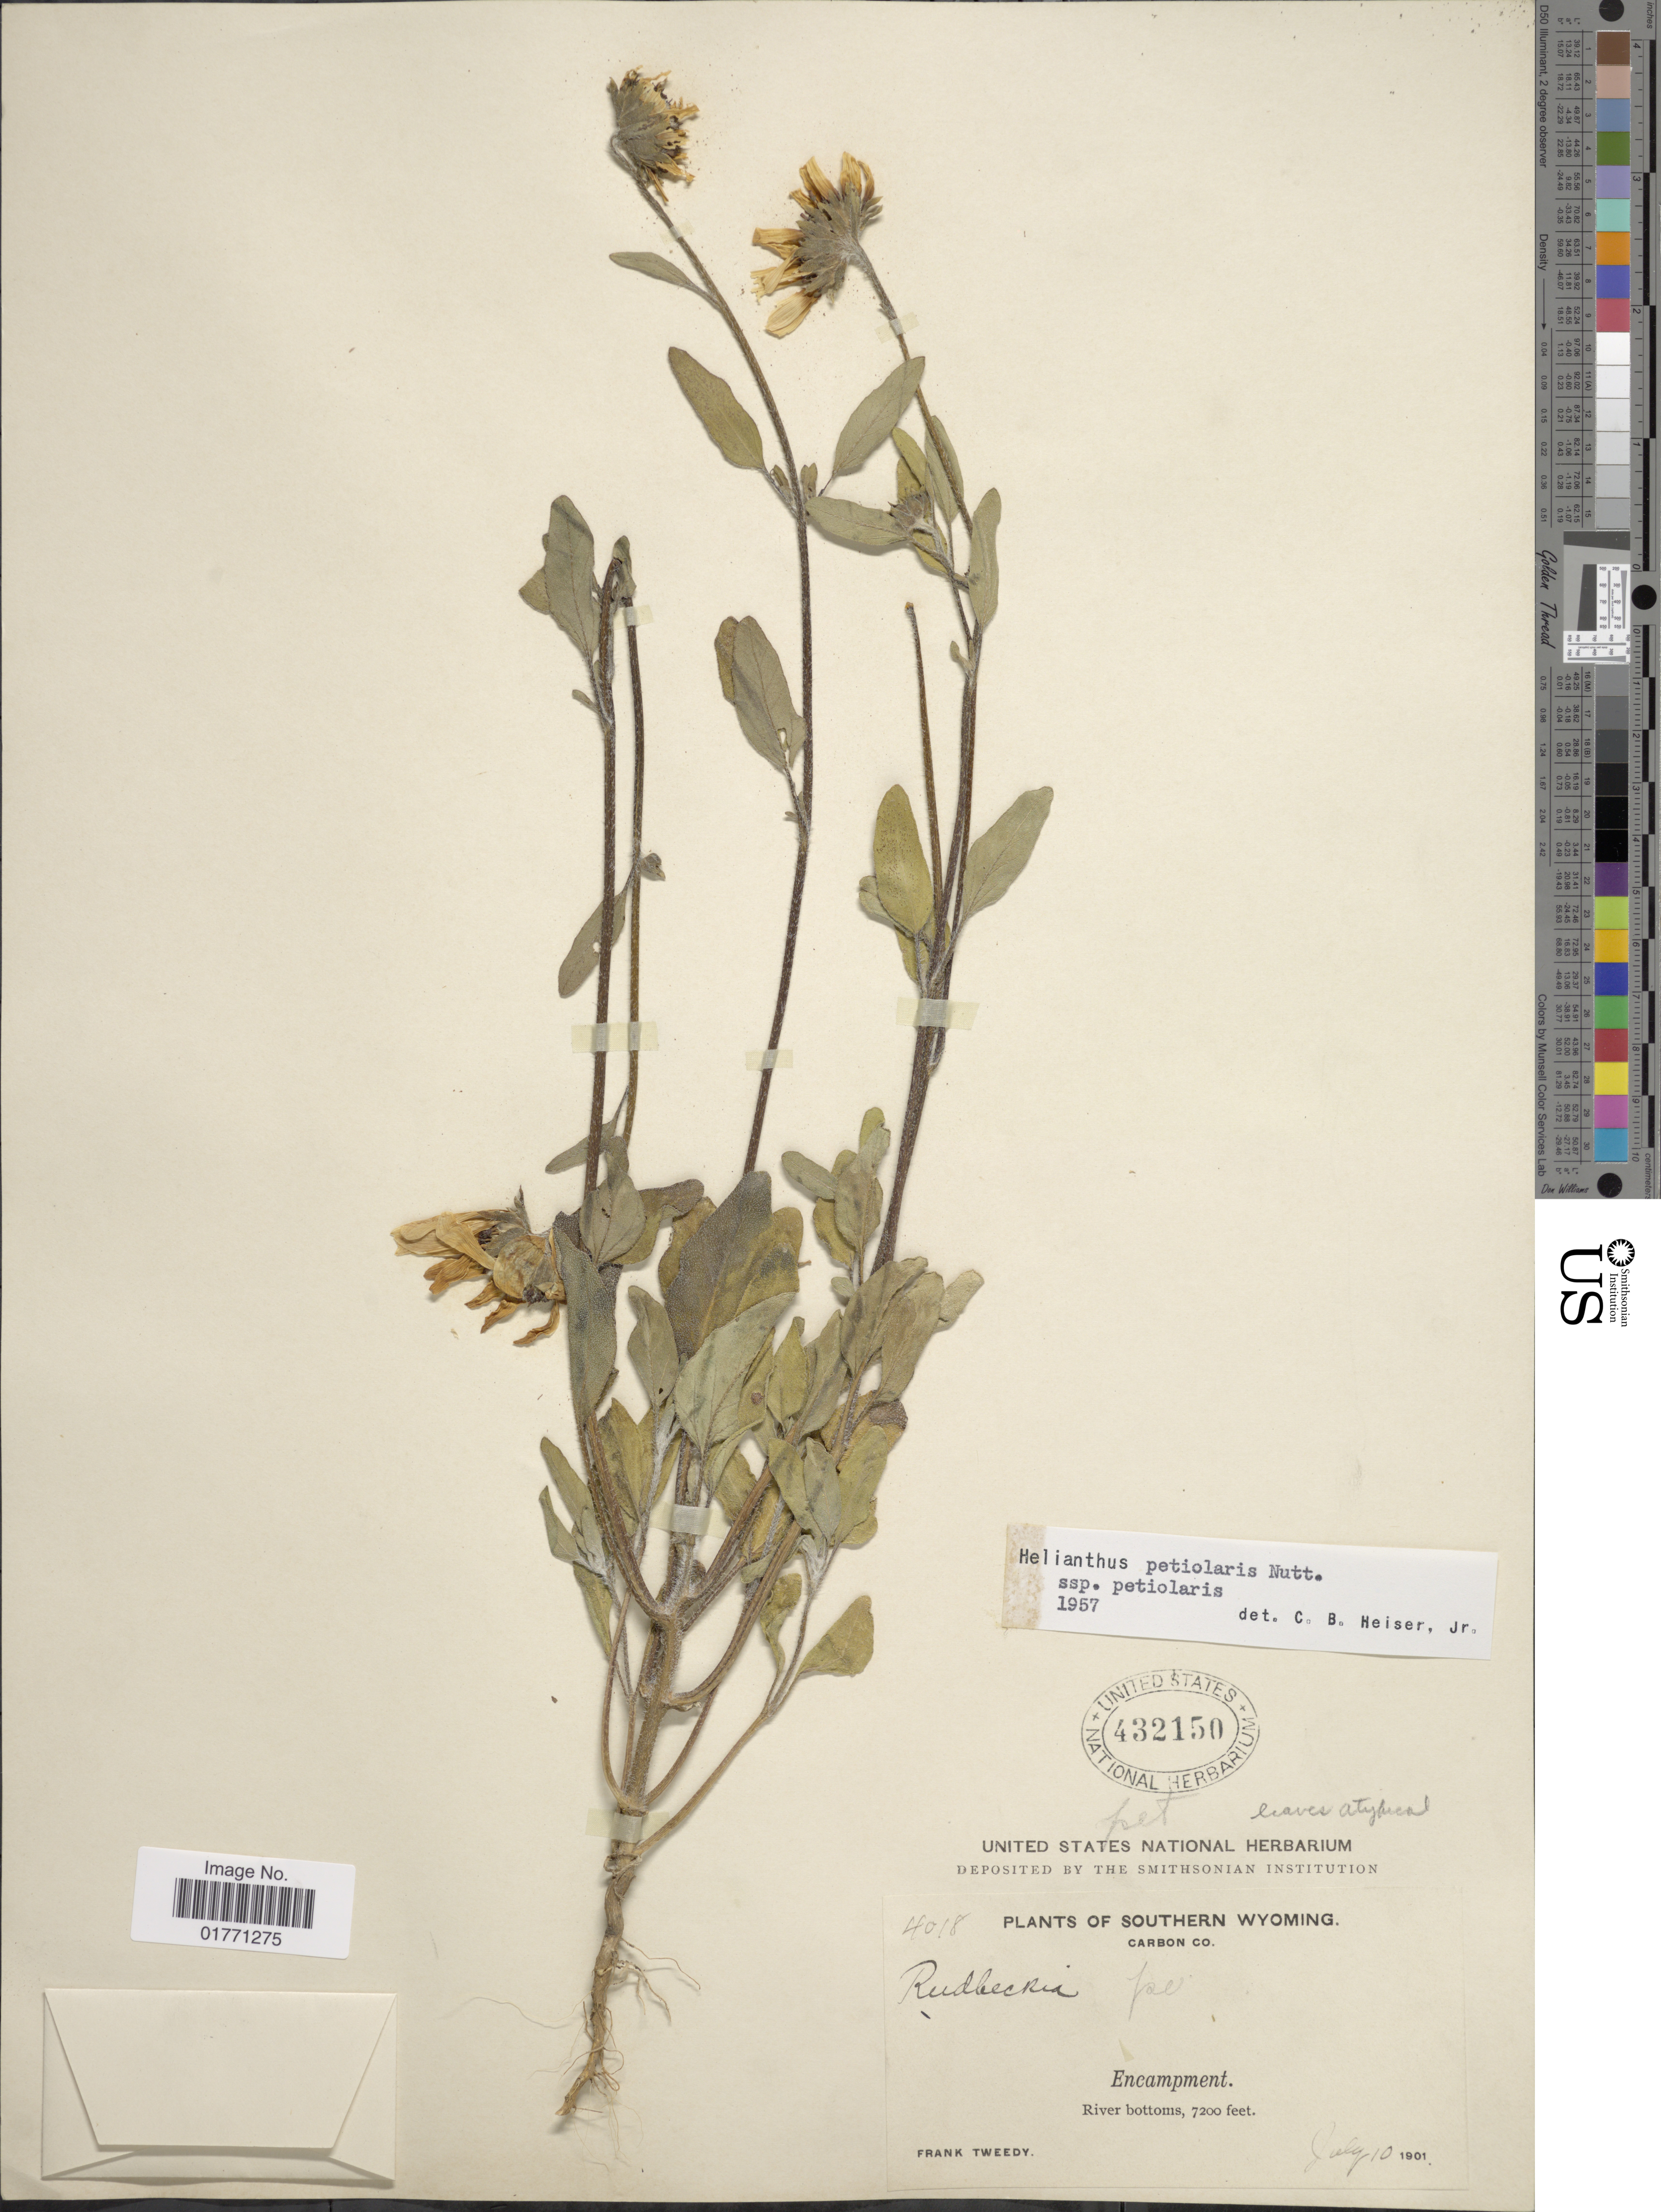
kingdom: Plantae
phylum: Tracheophyta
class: Magnoliopsida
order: Asterales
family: Asteraceae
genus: Helianthus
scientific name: Helianthus petiolaris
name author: Nutt.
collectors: F. Tweedy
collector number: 4018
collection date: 1901-07-10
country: United States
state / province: Wyoming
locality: Southern Wyoming, Carbon Co., encampment, river bottoms.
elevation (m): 2195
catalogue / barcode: US 432150